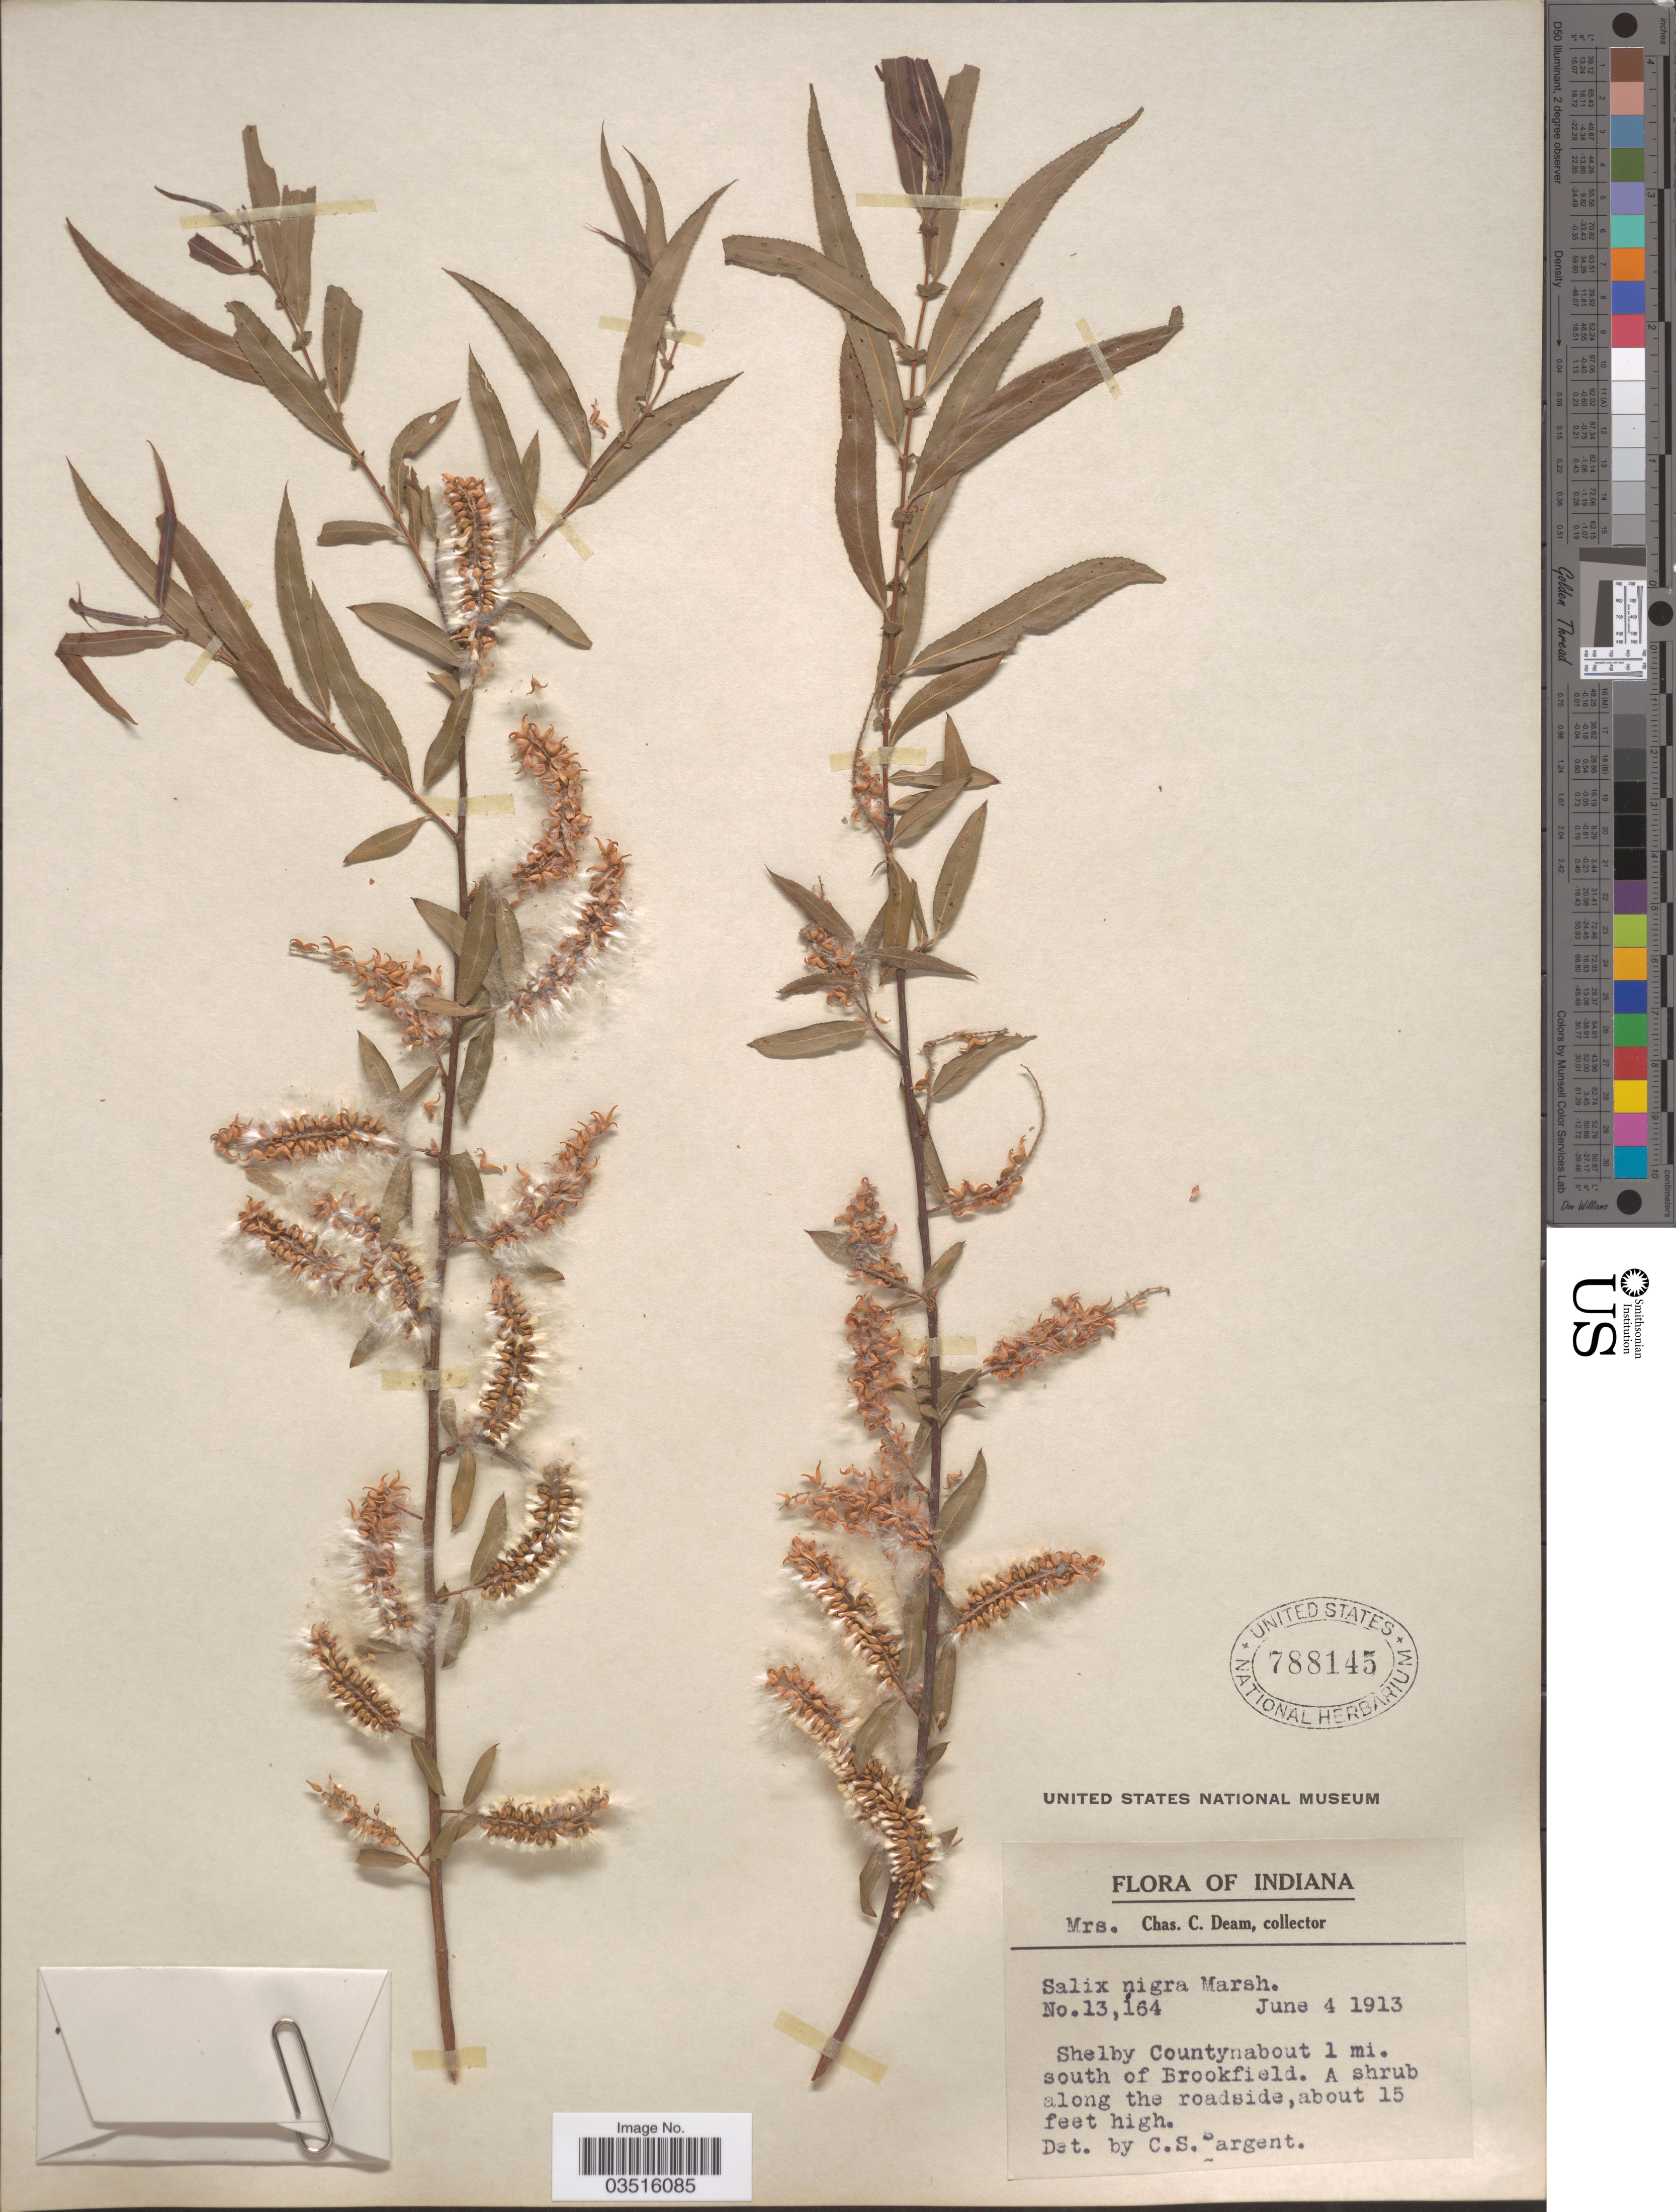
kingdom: Plantae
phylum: Tracheophyta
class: Magnoliopsida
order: Malpighiales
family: Salicaceae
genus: Salix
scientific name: Salix nigra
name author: Marshall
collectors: C. Deam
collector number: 13164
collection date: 1913-06-04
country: United States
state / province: Indiana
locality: Shelby County about 1 mi. south of Brookfield.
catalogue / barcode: US 788145